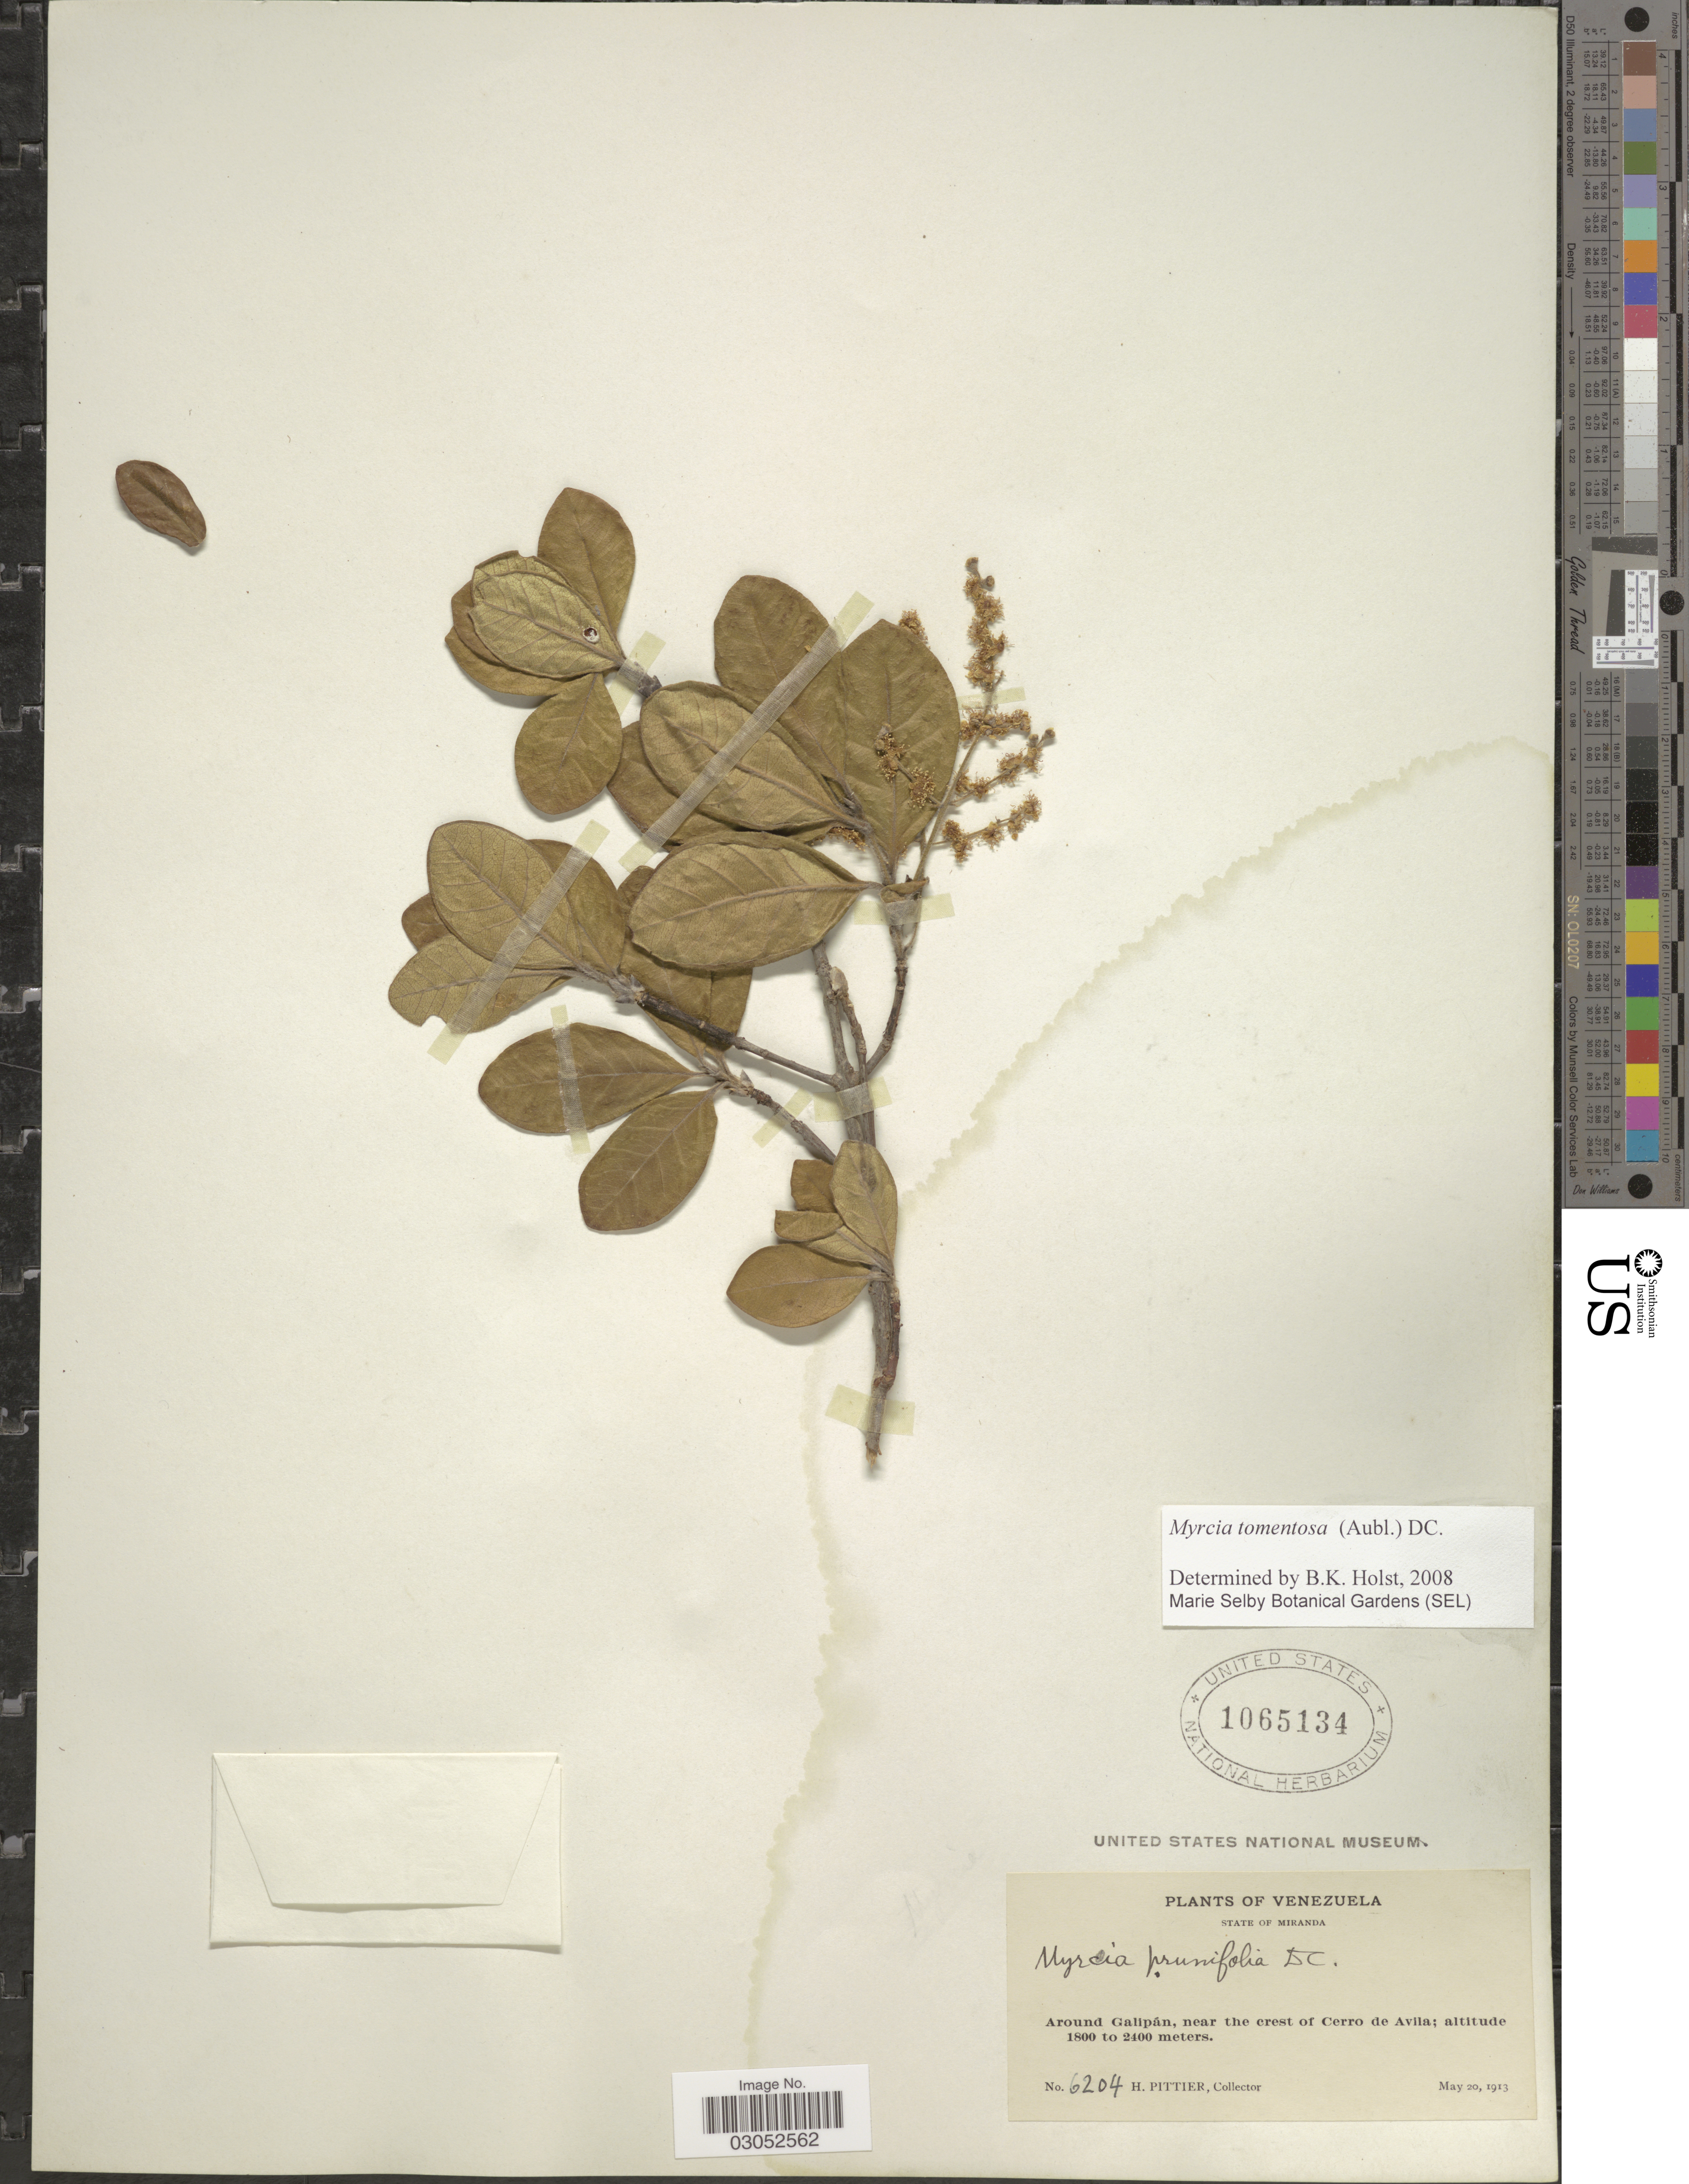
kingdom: Plantae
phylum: Tracheophyta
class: Magnoliopsida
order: Myrtales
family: Myrtaceae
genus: Myrcia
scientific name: Myrcia tomentosa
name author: (Aubl.) DC.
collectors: H. F. Pittier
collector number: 6204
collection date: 1913-05-20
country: Venezuela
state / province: Miranda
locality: State of Miranda. Around Galipán, near the crest of Cerro de Avila.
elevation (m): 1800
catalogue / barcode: US 1065134